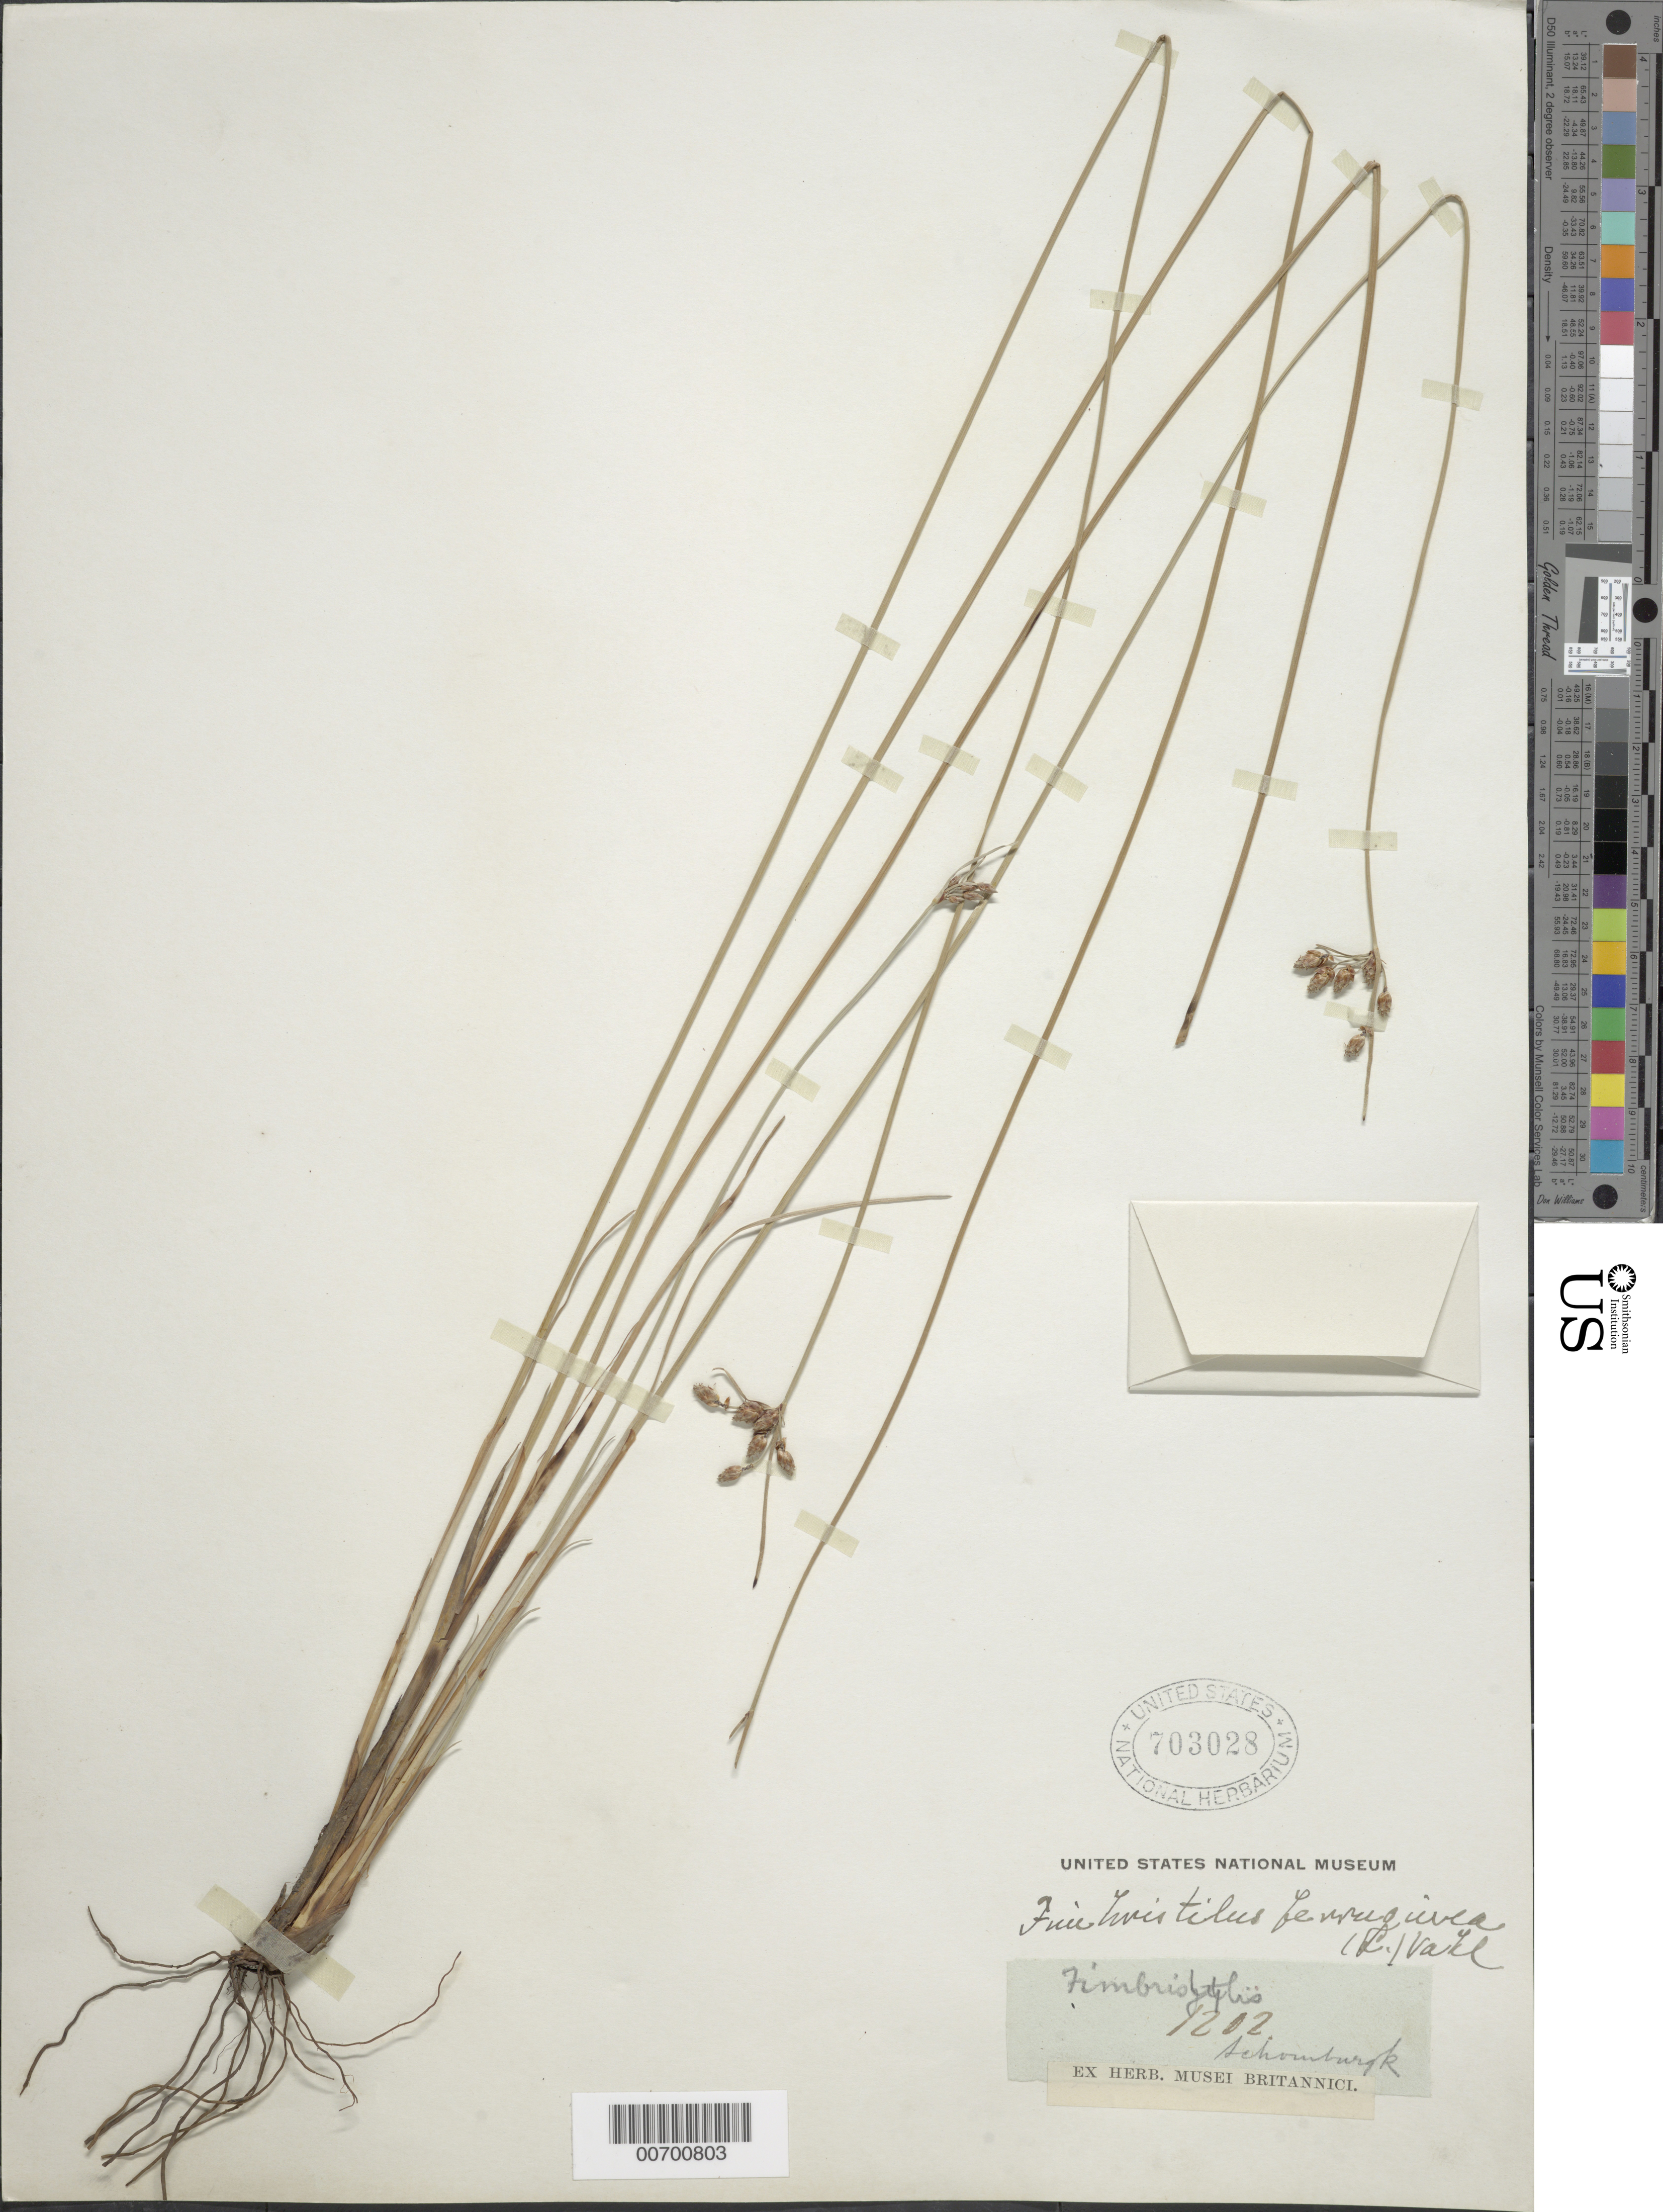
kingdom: Plantae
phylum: Tracheophyta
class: Liliopsida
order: Poales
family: Cyperaceae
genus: Fimbristylis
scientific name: Fimbristylis ferruginea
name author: (L.) Vahl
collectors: -- Schomburgk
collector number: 1202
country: Guyana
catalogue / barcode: US 703028